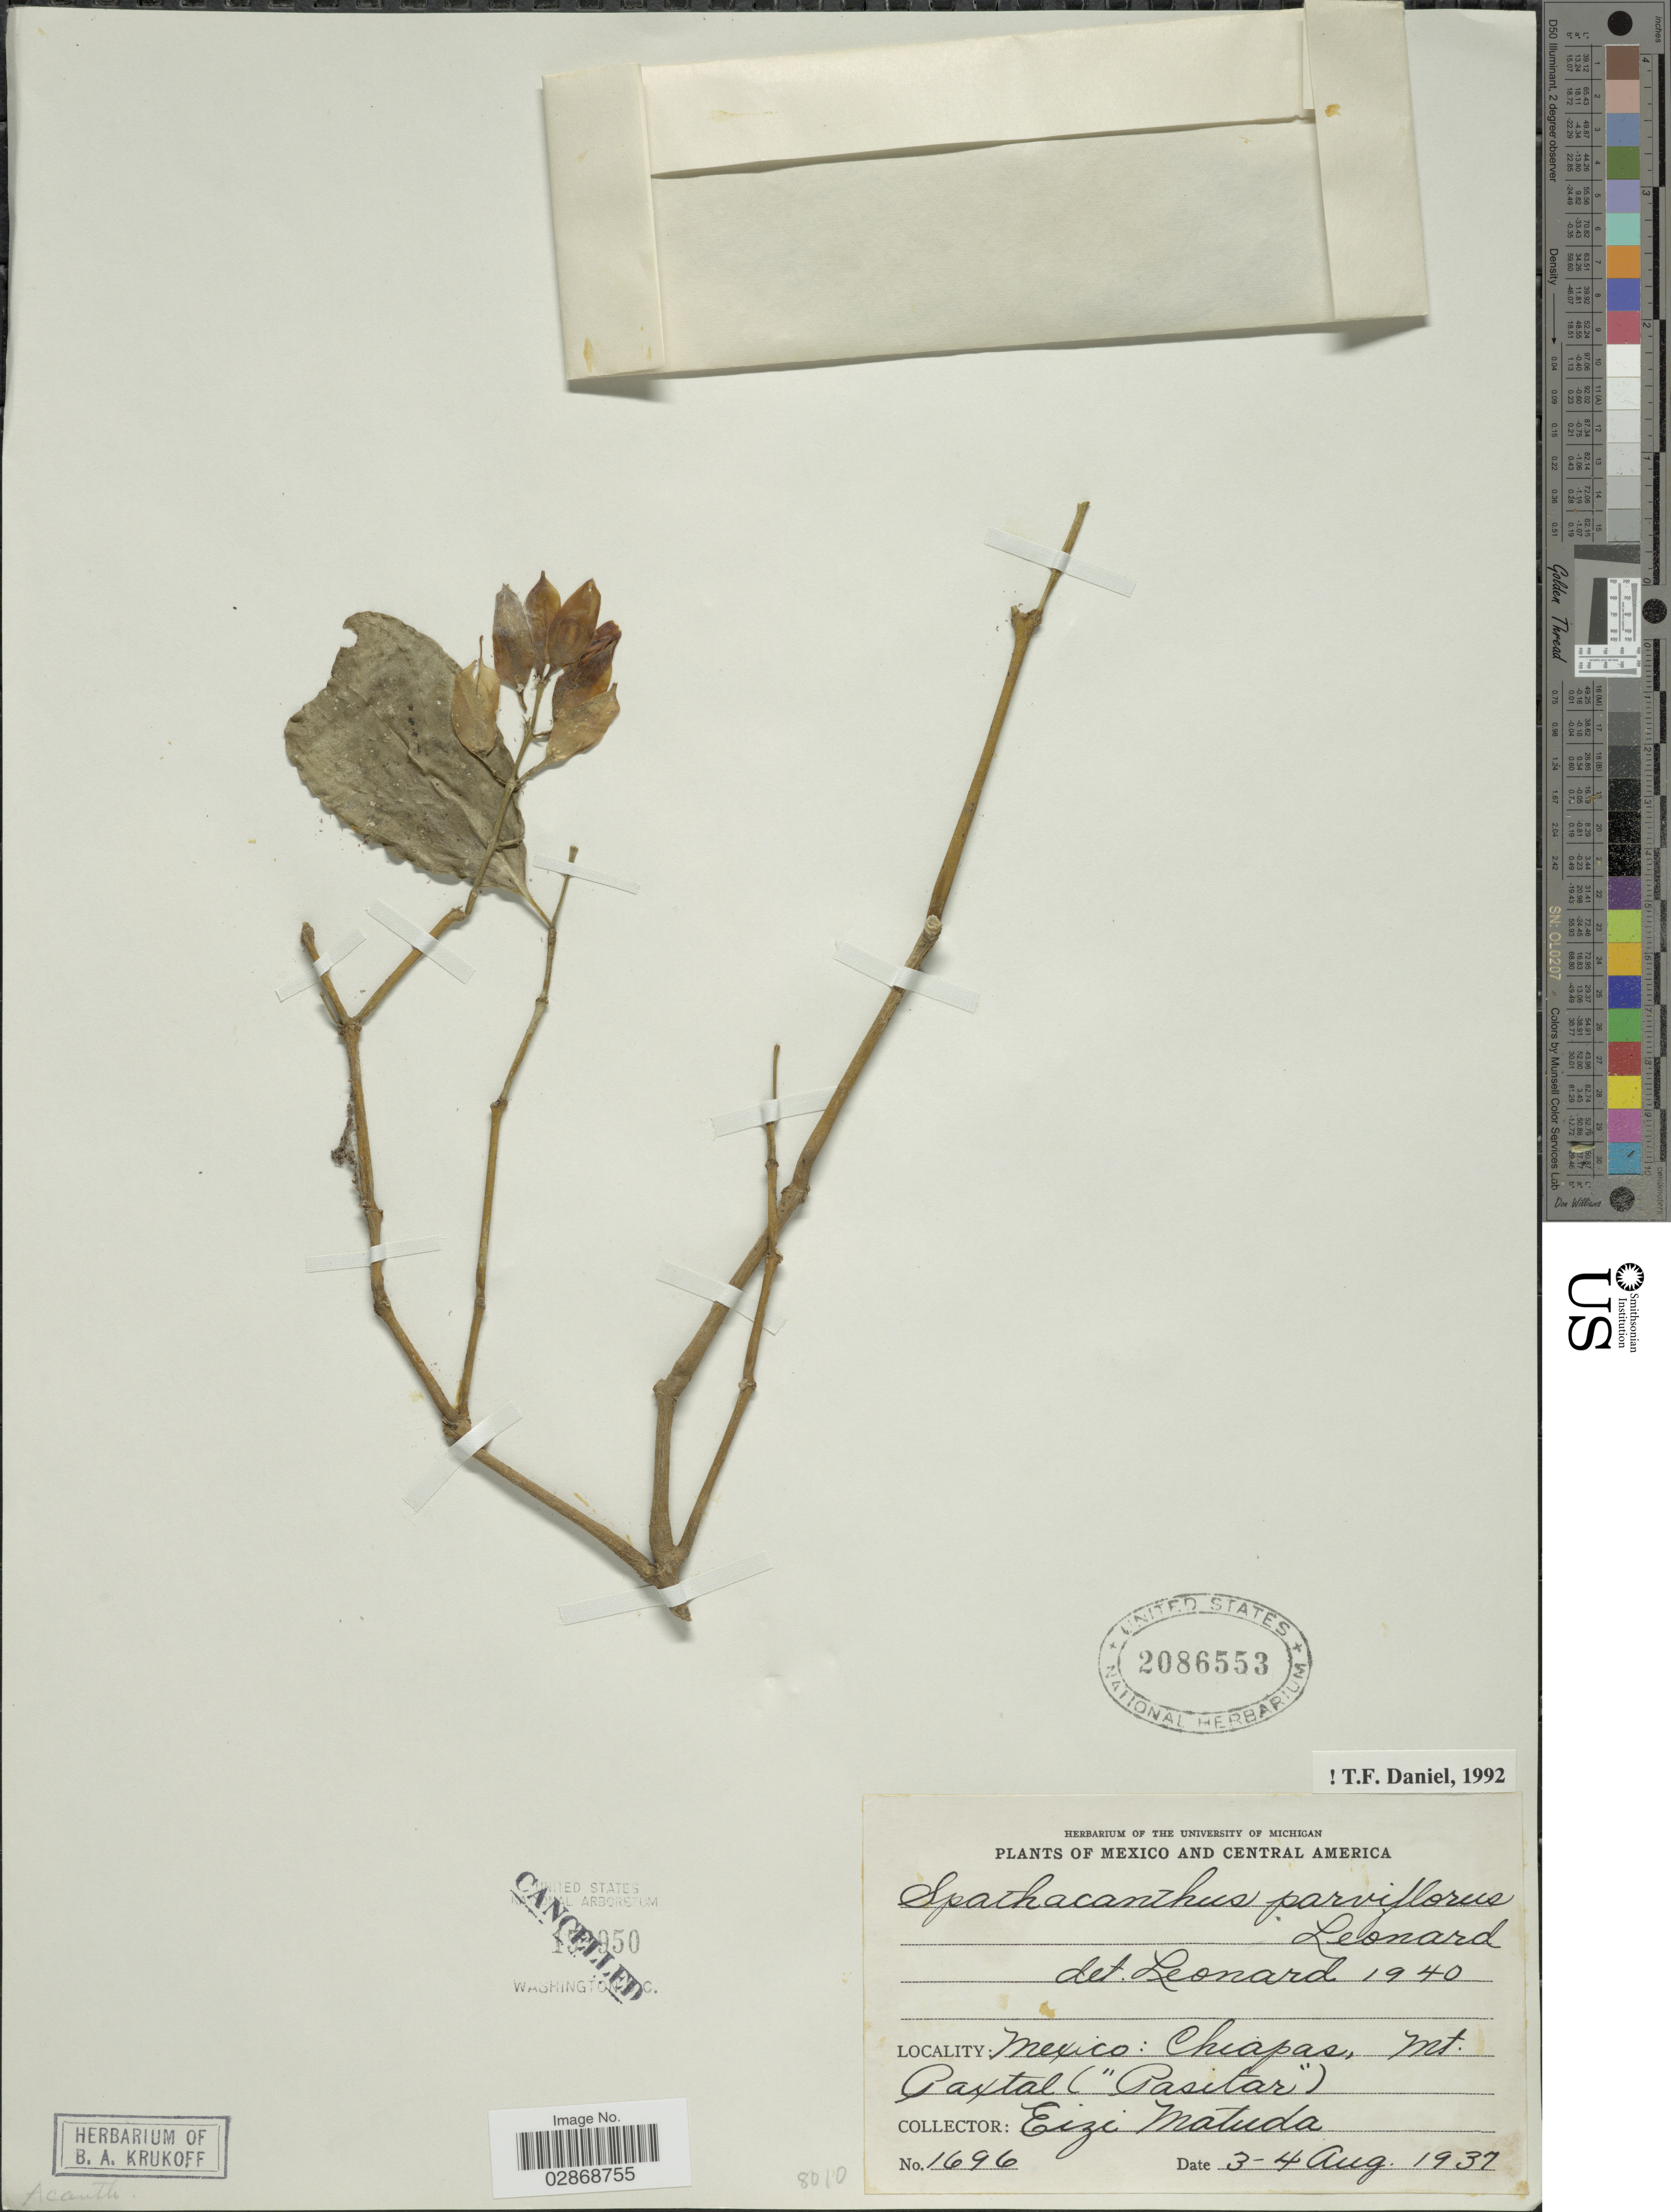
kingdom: Plantae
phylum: Tracheophyta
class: Magnoliopsida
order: Lamiales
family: Acanthaceae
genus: Spathacanthus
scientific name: Spathacanthus parviflorus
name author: Leonard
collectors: E. Matuda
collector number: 1696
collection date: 1937-08-03/1937-08-04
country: Mexico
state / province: Chiapas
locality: Mt. Paxtal ("Pasitar").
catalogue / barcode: US 2086553